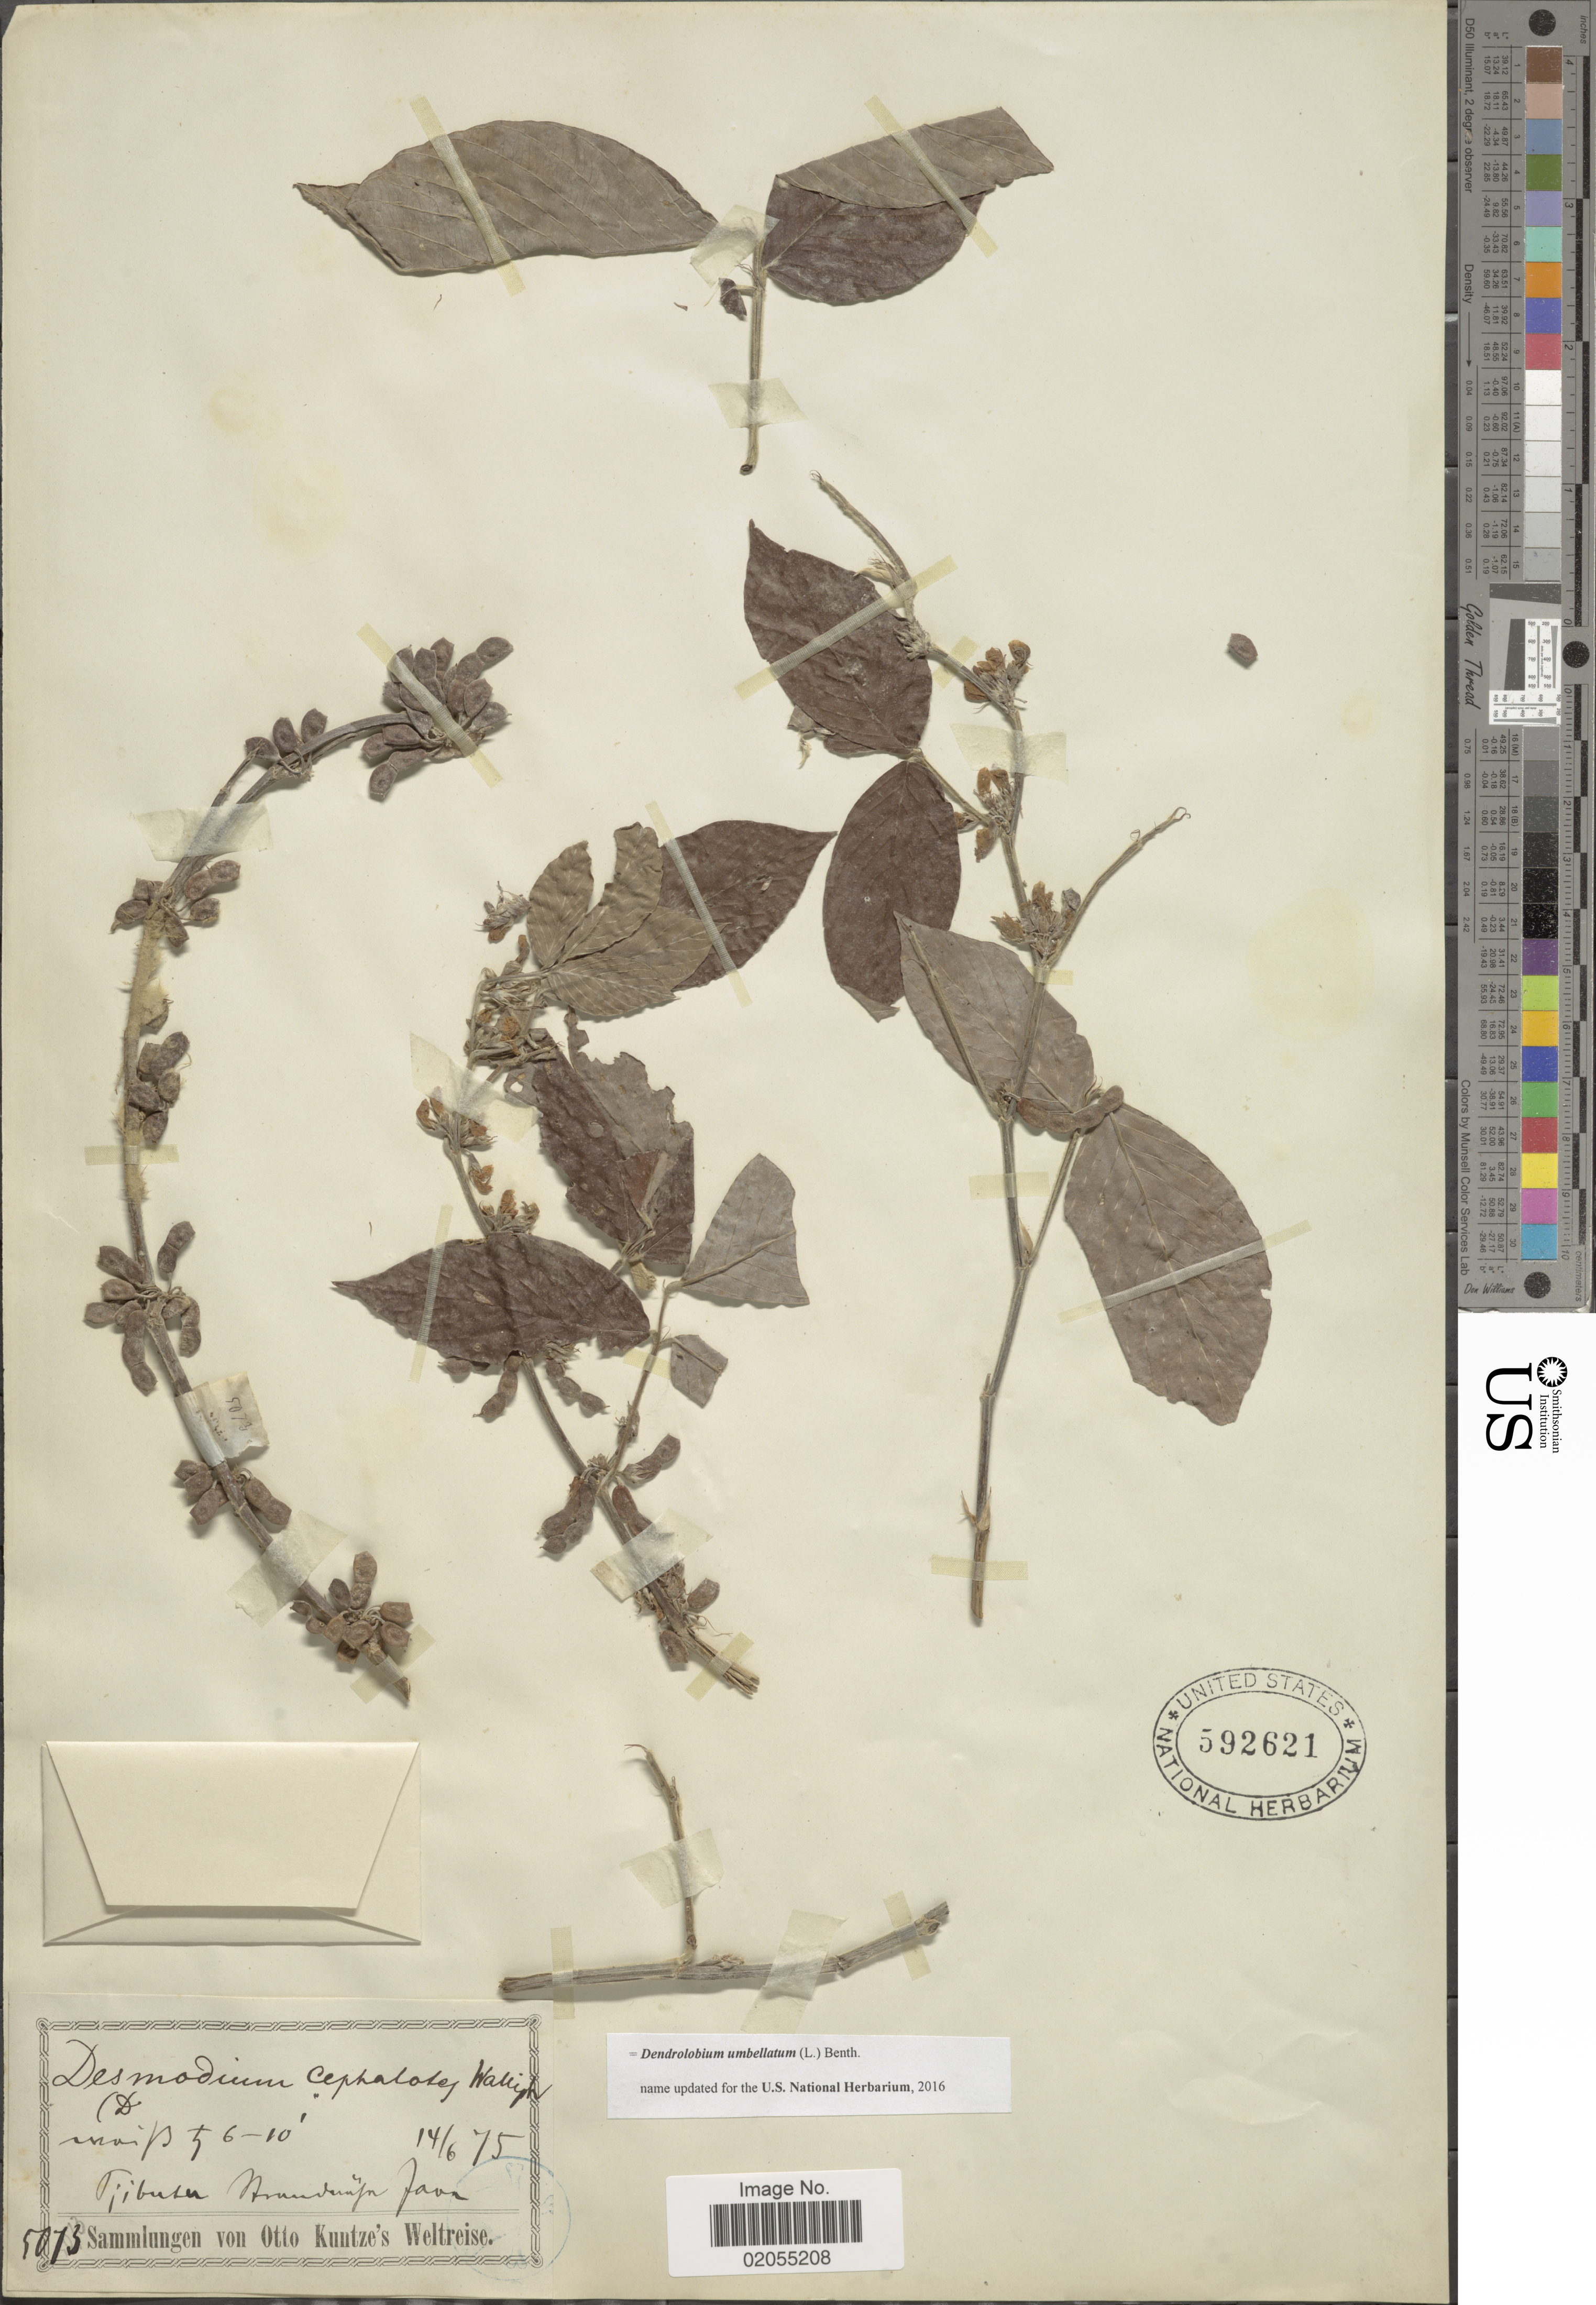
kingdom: Plantae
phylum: Tracheophyta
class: Magnoliopsida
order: Fabales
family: Fabaceae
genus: Dendrolobium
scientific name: Dendrolobium umbellatum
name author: (L.) Benth.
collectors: C.E.O. Kuntze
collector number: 5073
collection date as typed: Transcribed d/m/y: 14/6/75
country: Indonesia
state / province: Java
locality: Tiibutu [illegible text] Java[interpreted]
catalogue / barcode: US 592621